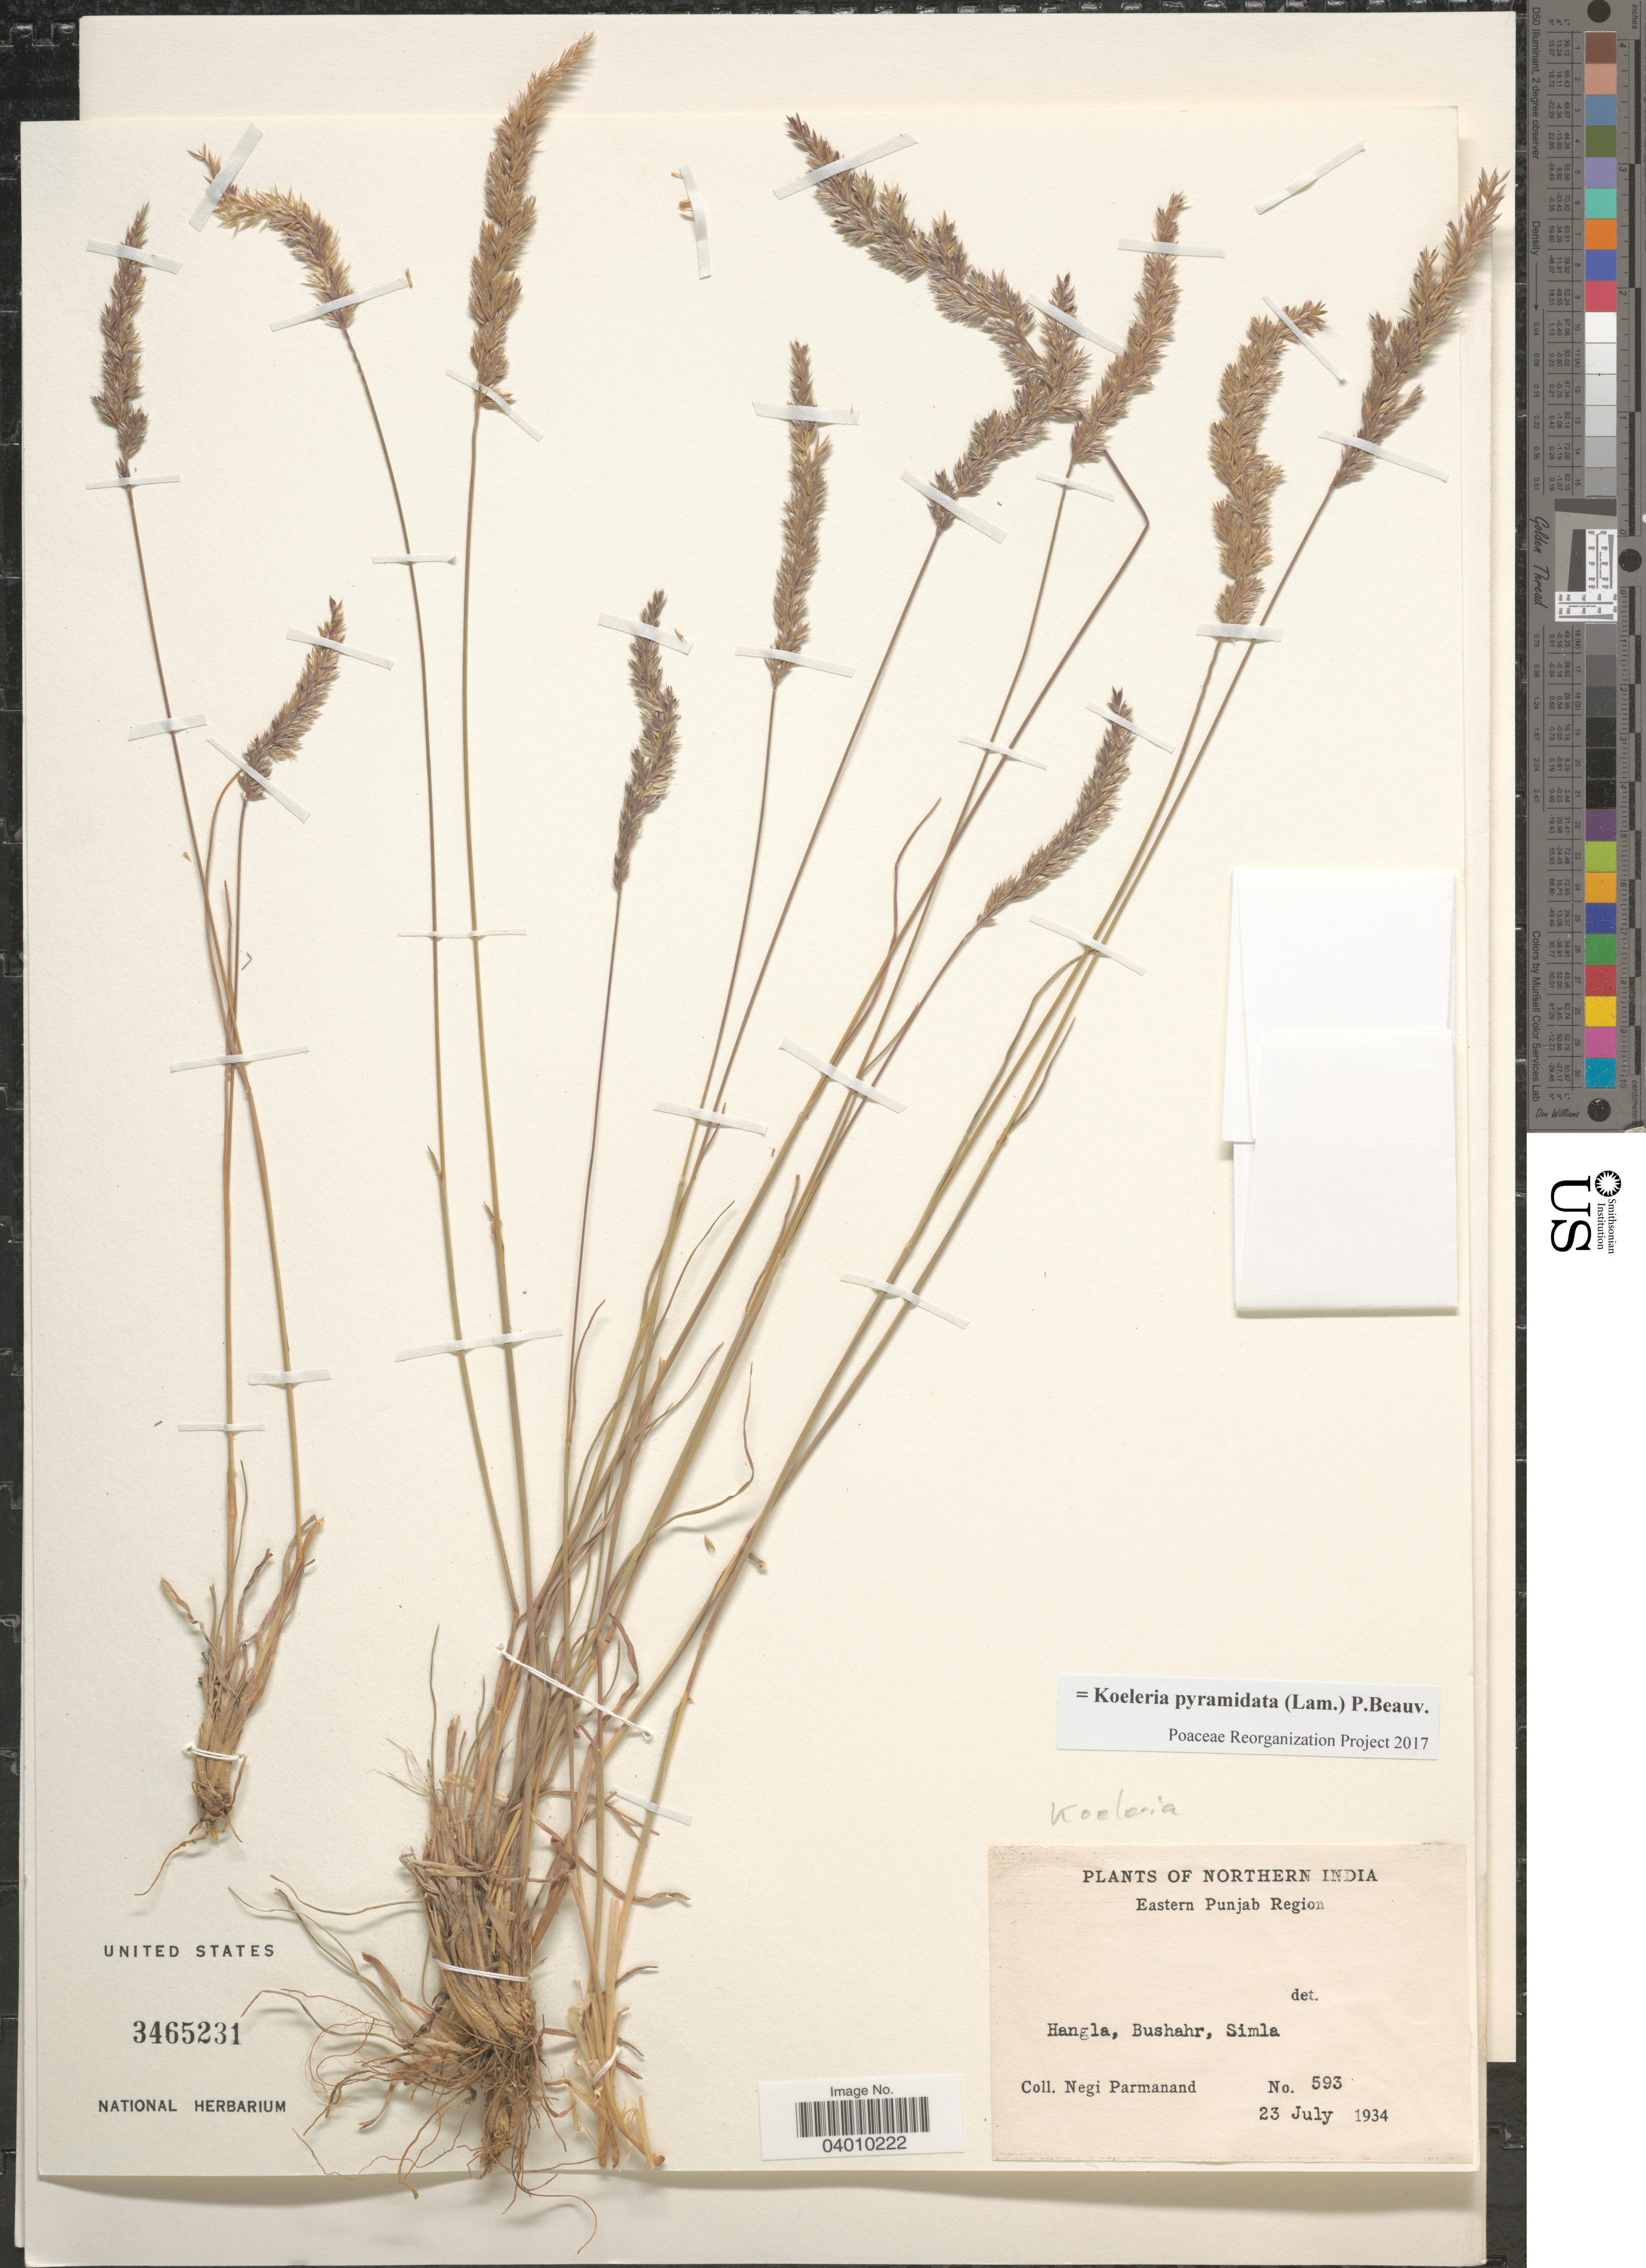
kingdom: Plantae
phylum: Tracheophyta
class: Liliopsida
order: Poales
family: Poaceae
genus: Koeleria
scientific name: Koeleria pyramidata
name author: (Lam.) P. Beauv.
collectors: N. Parmanand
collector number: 593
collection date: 1934-07-23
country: India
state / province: Himachal Pradesh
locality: Northern India. Eastern Punjab Region. Hangla, Bushahr, Simla.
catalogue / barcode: US 3465231